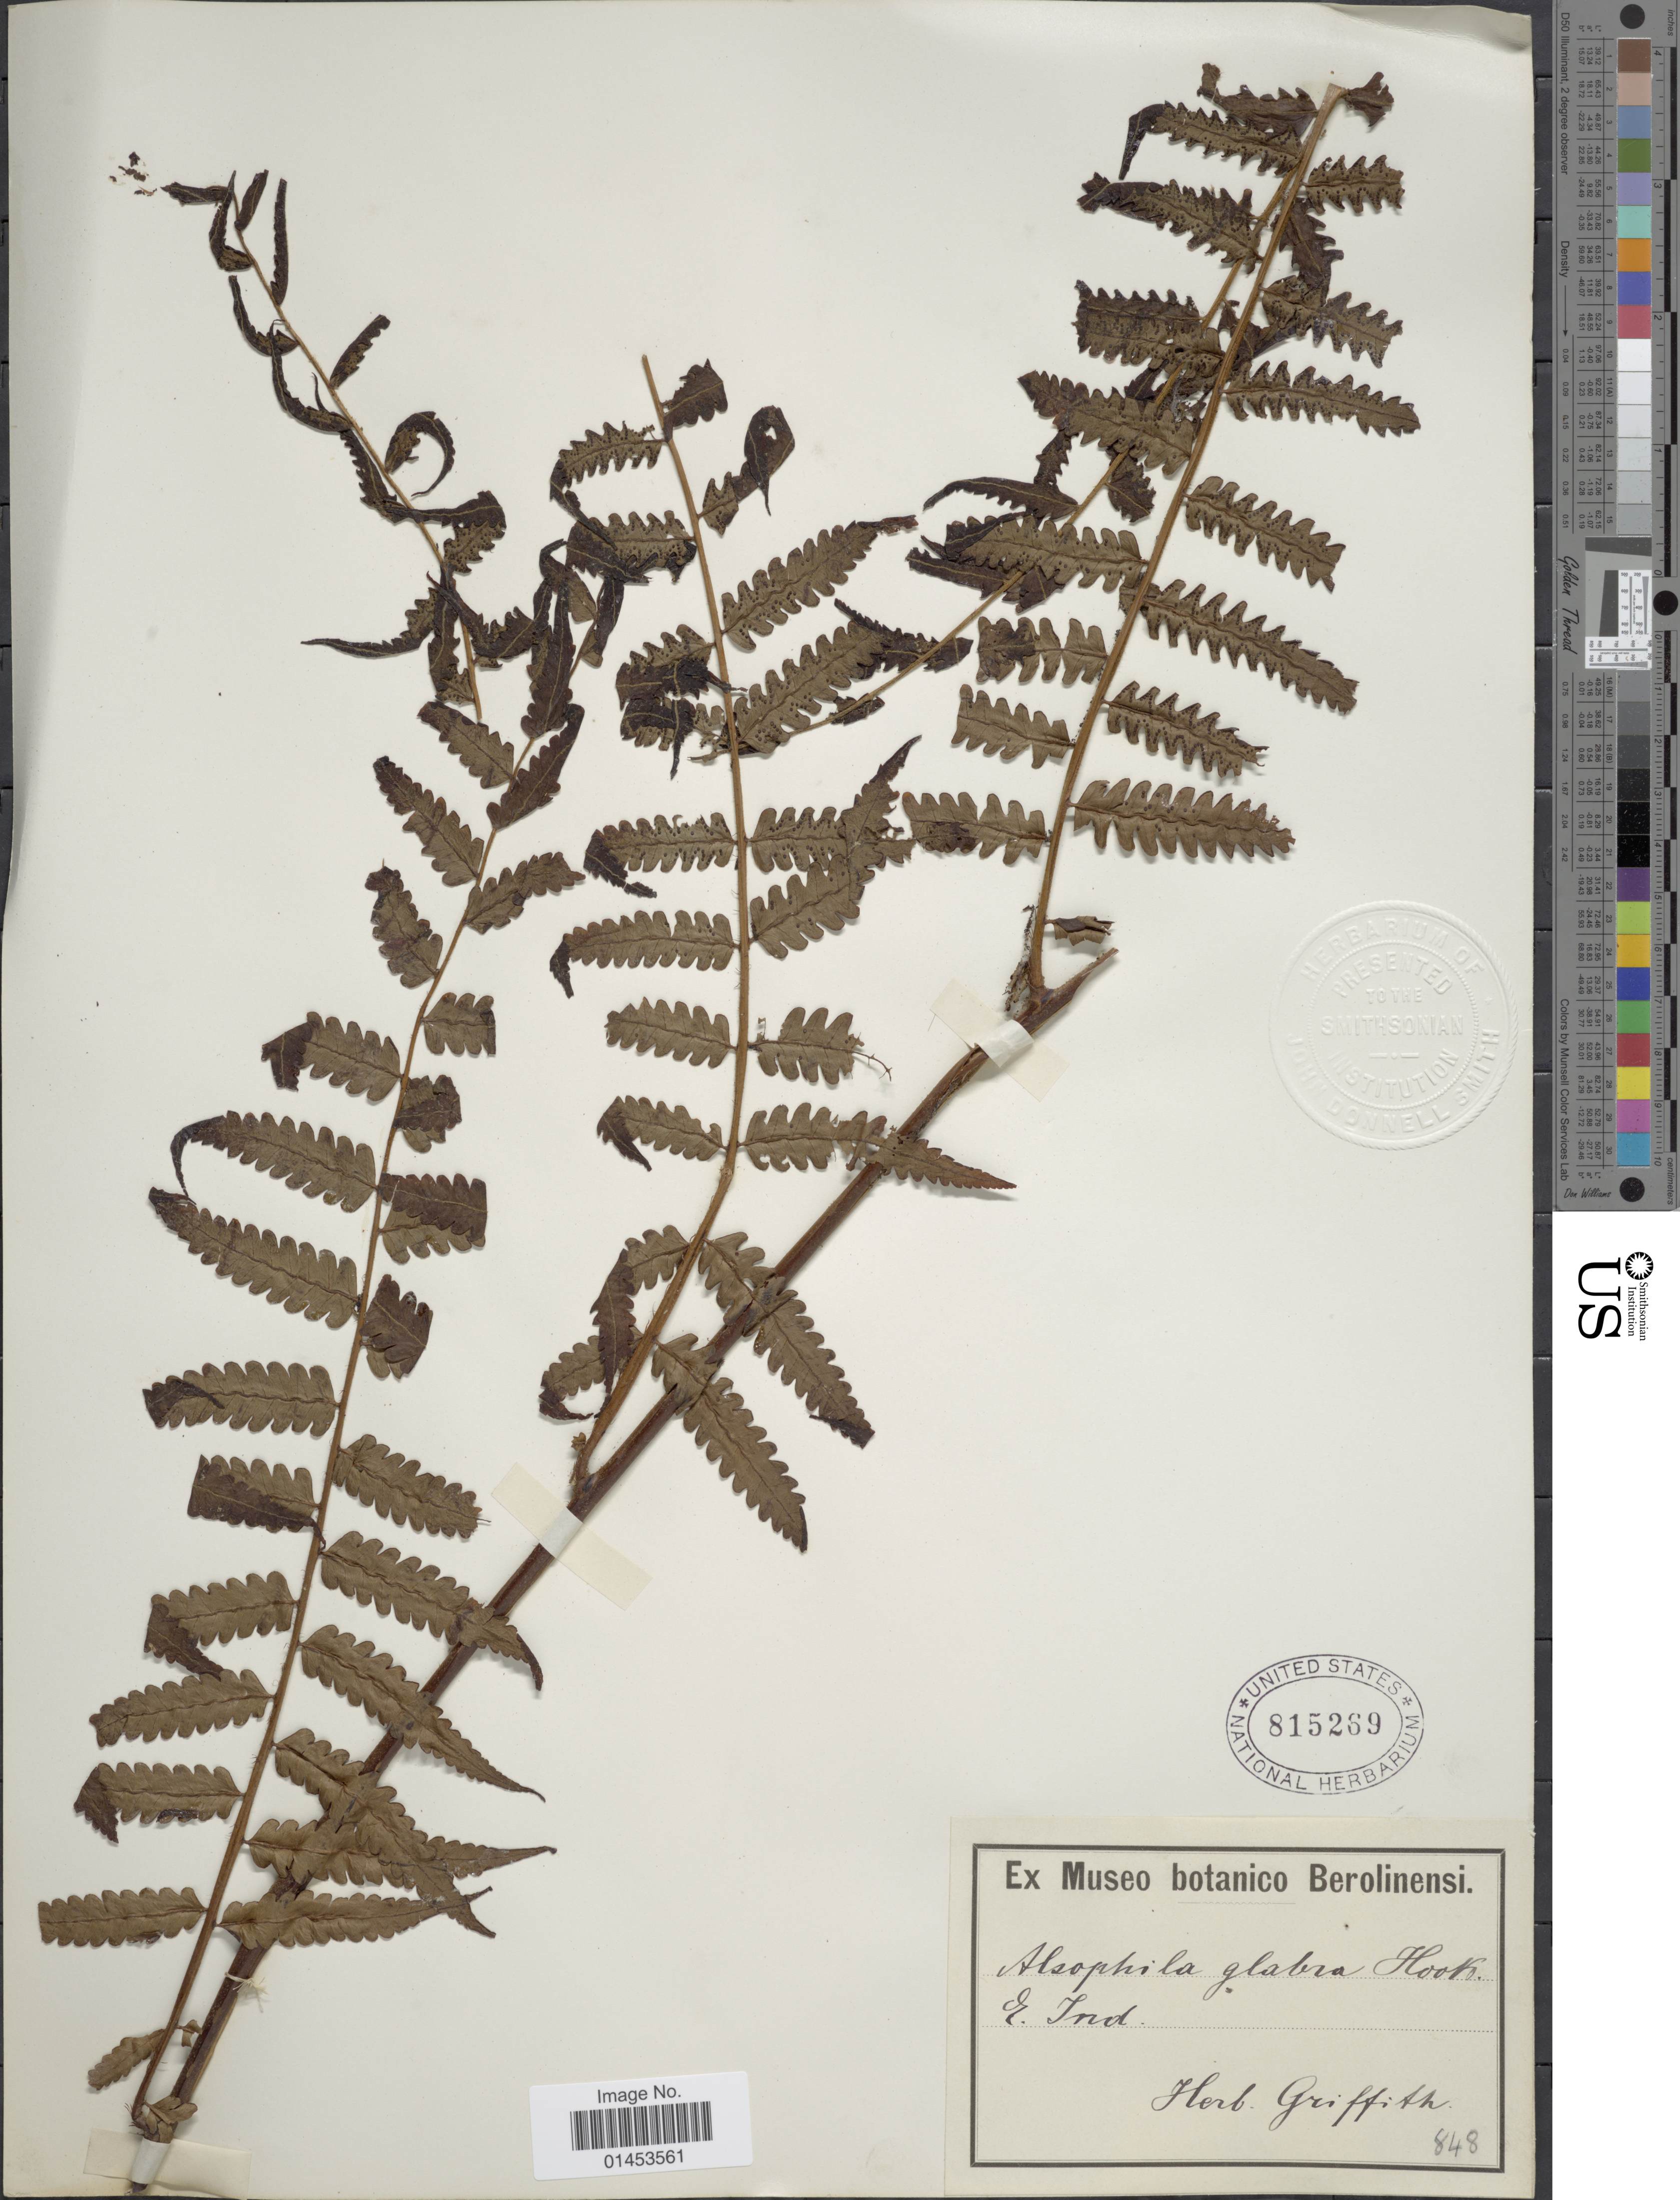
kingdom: Plantae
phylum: Tracheophyta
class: Polypodiopsida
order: Cyatheales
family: Cyatheaceae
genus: Cyathea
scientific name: Cyathea gigantea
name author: (Wall. ex Hook.) Holttum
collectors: ex herb. Griffith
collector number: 848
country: India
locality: E. Ind.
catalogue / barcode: US 815269